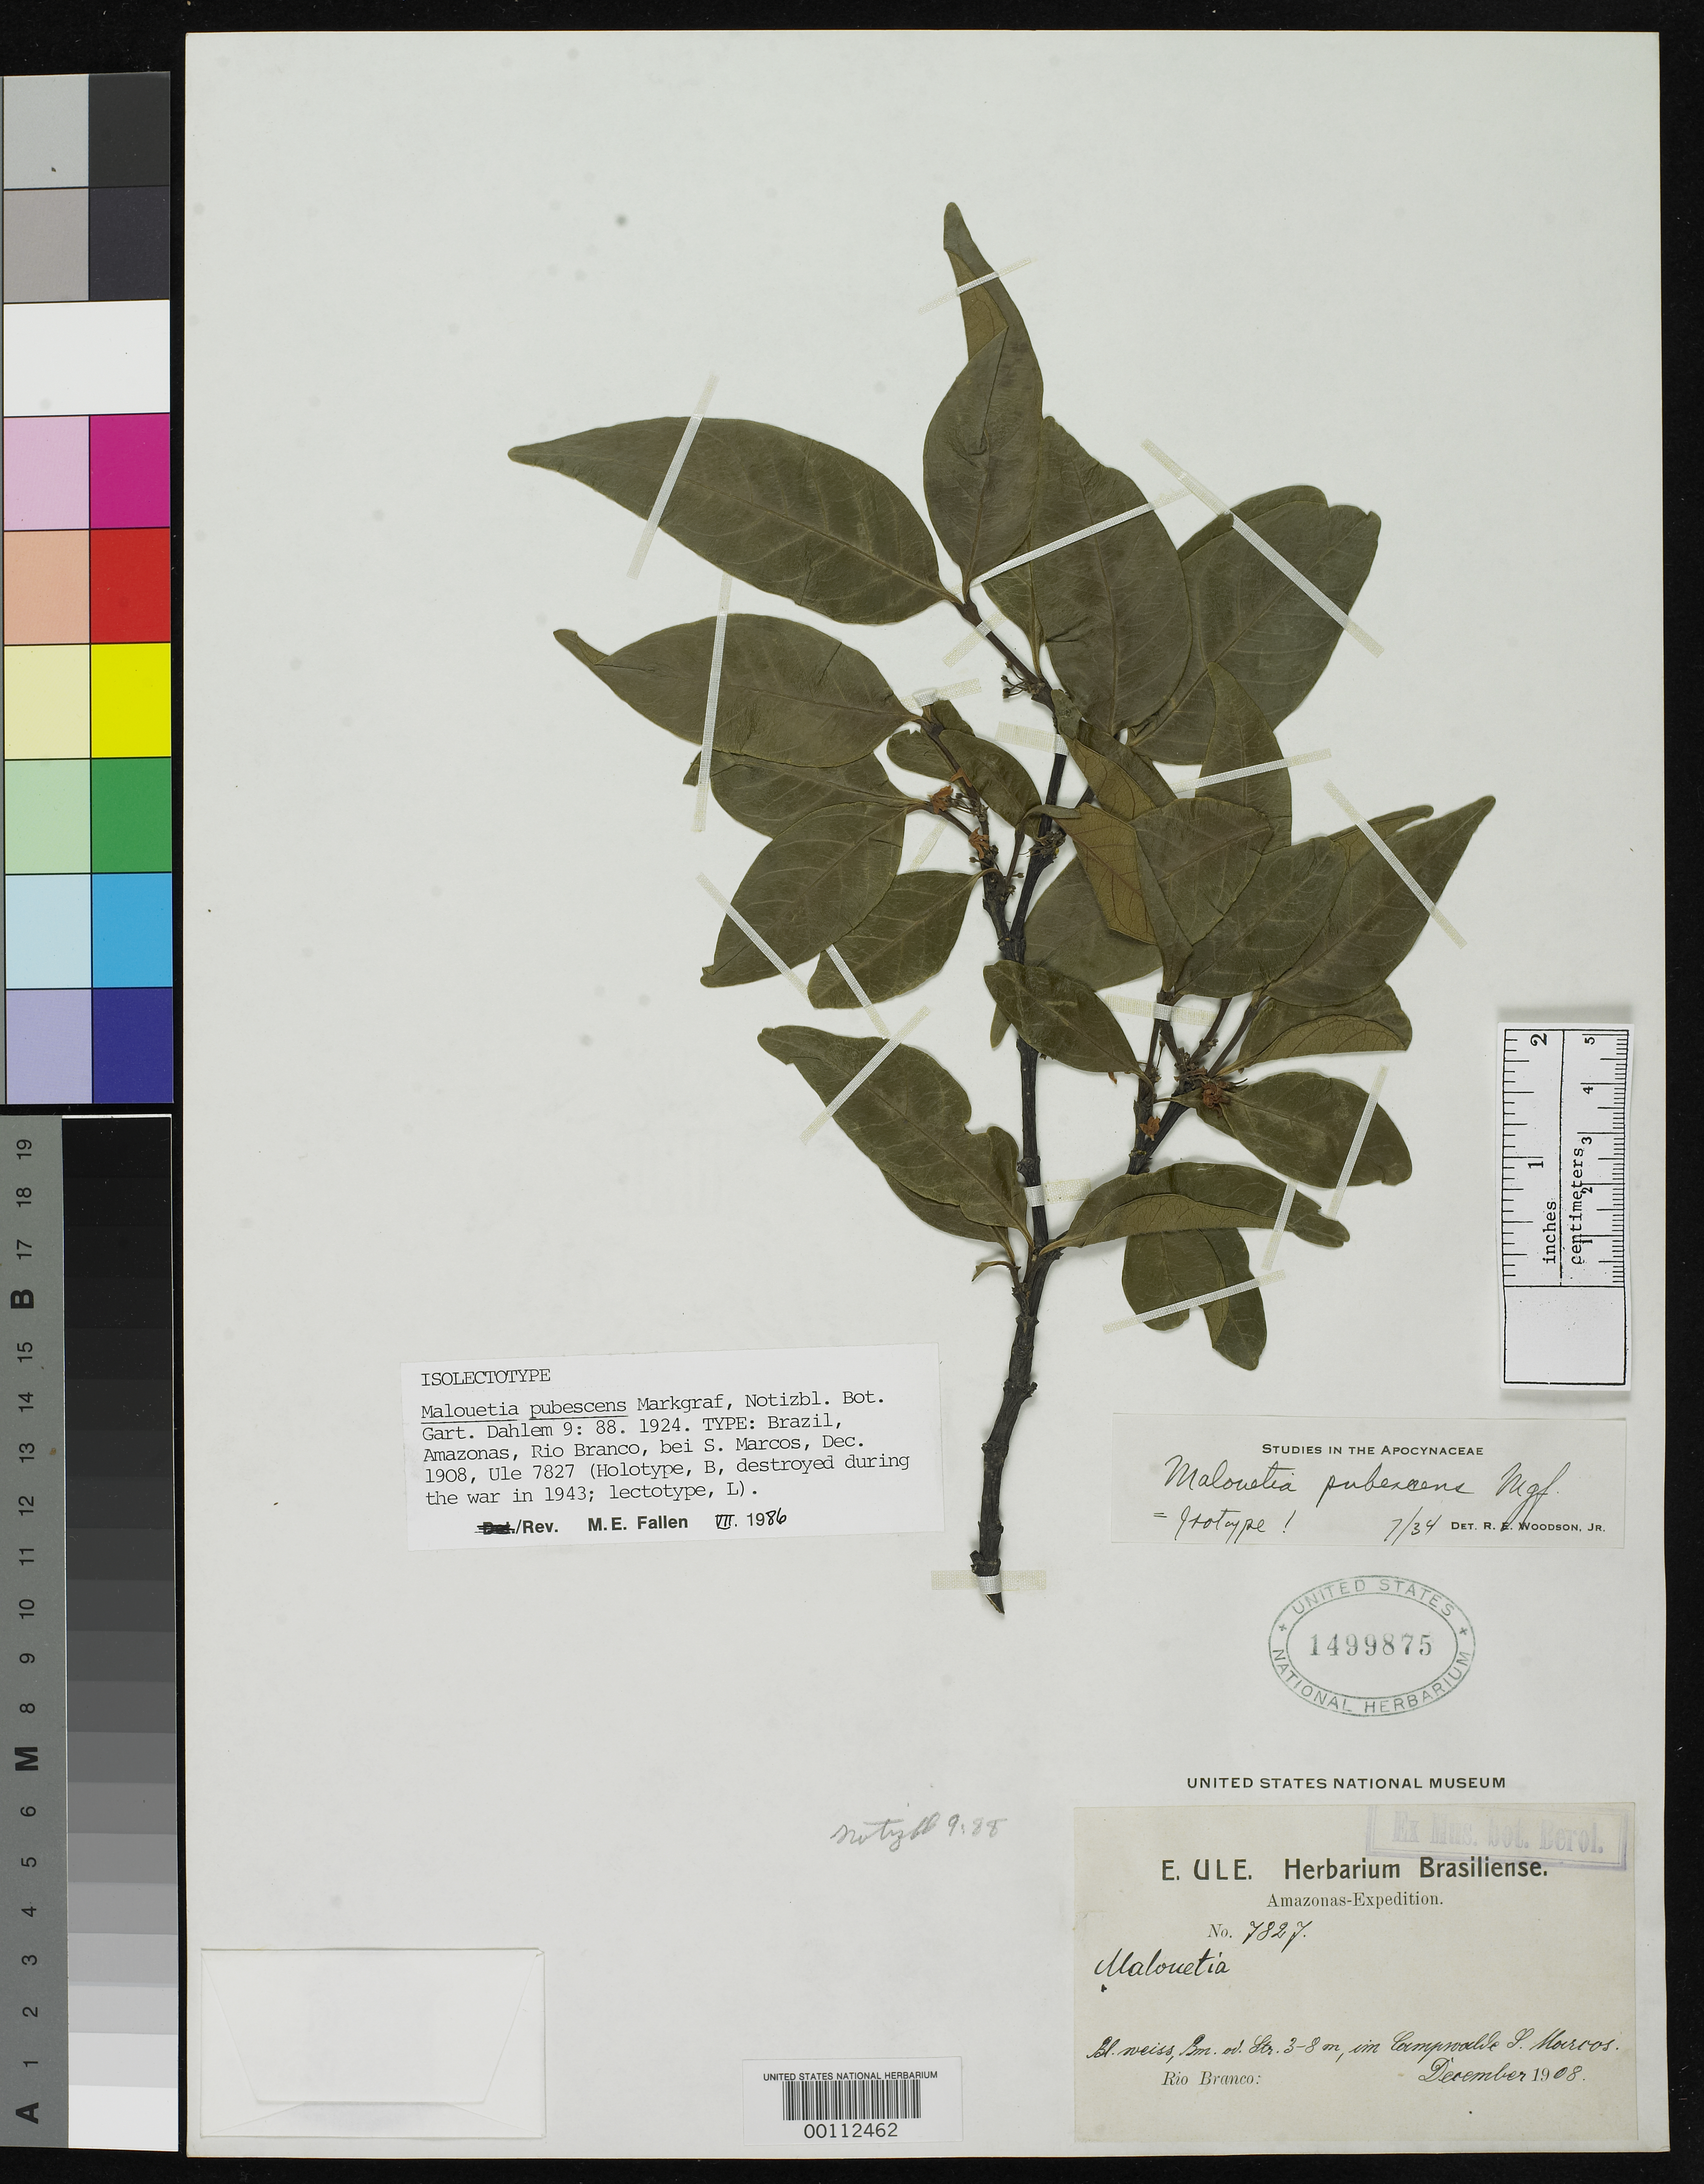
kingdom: Plantae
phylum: Tracheophyta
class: Magnoliopsida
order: Gentianales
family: Apocynaceae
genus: Malouetia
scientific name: Malouetia pubescens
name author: Markgr.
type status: Isotype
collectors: E. H. Ule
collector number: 7827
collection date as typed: Dec 1908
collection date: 1908-12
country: Brazil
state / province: Amazonas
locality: Rio Branco, by San Marcos.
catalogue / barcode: US 1499875